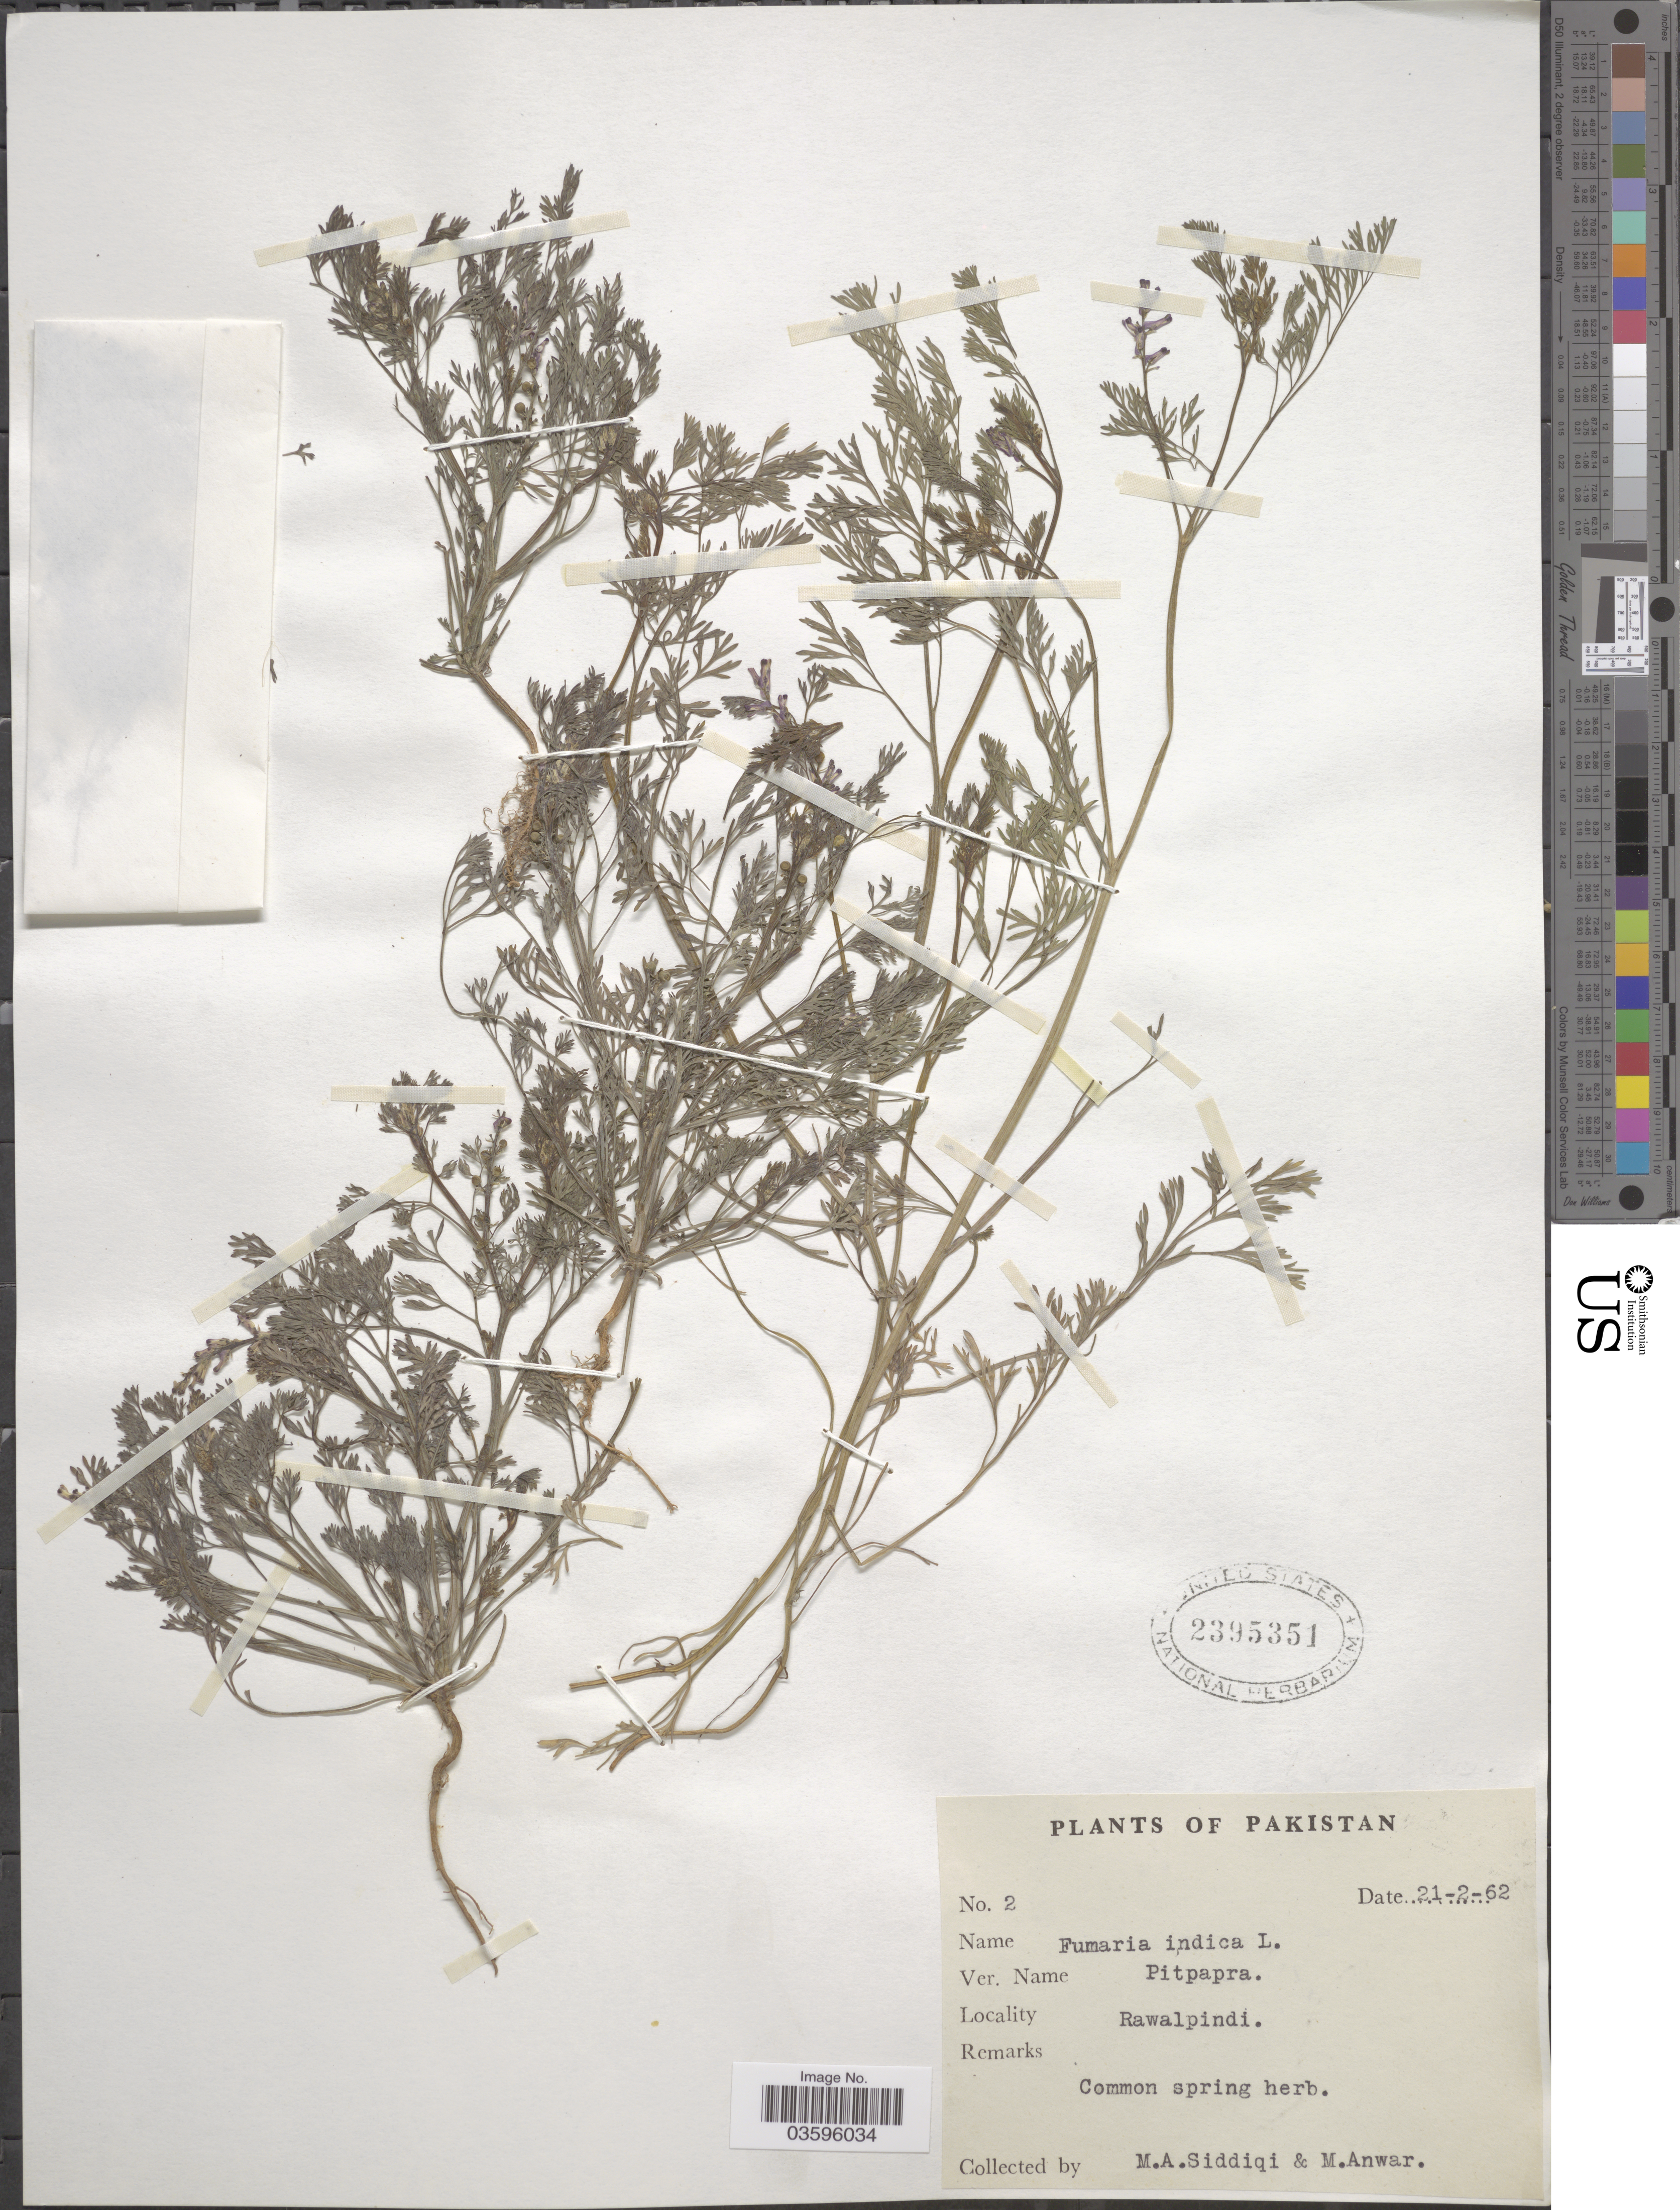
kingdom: Plantae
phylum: Tracheophyta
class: Magnoliopsida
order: Ranunculales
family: Papaveraceae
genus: Fumaria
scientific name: Fumaria indica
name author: (Hausskn.) Pugsley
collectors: M. Siddiqi & M. Anwar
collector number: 2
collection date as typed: Transcribed d/m/y: 21/2/62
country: Pakistan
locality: Rawalpindi.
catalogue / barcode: US 2395351